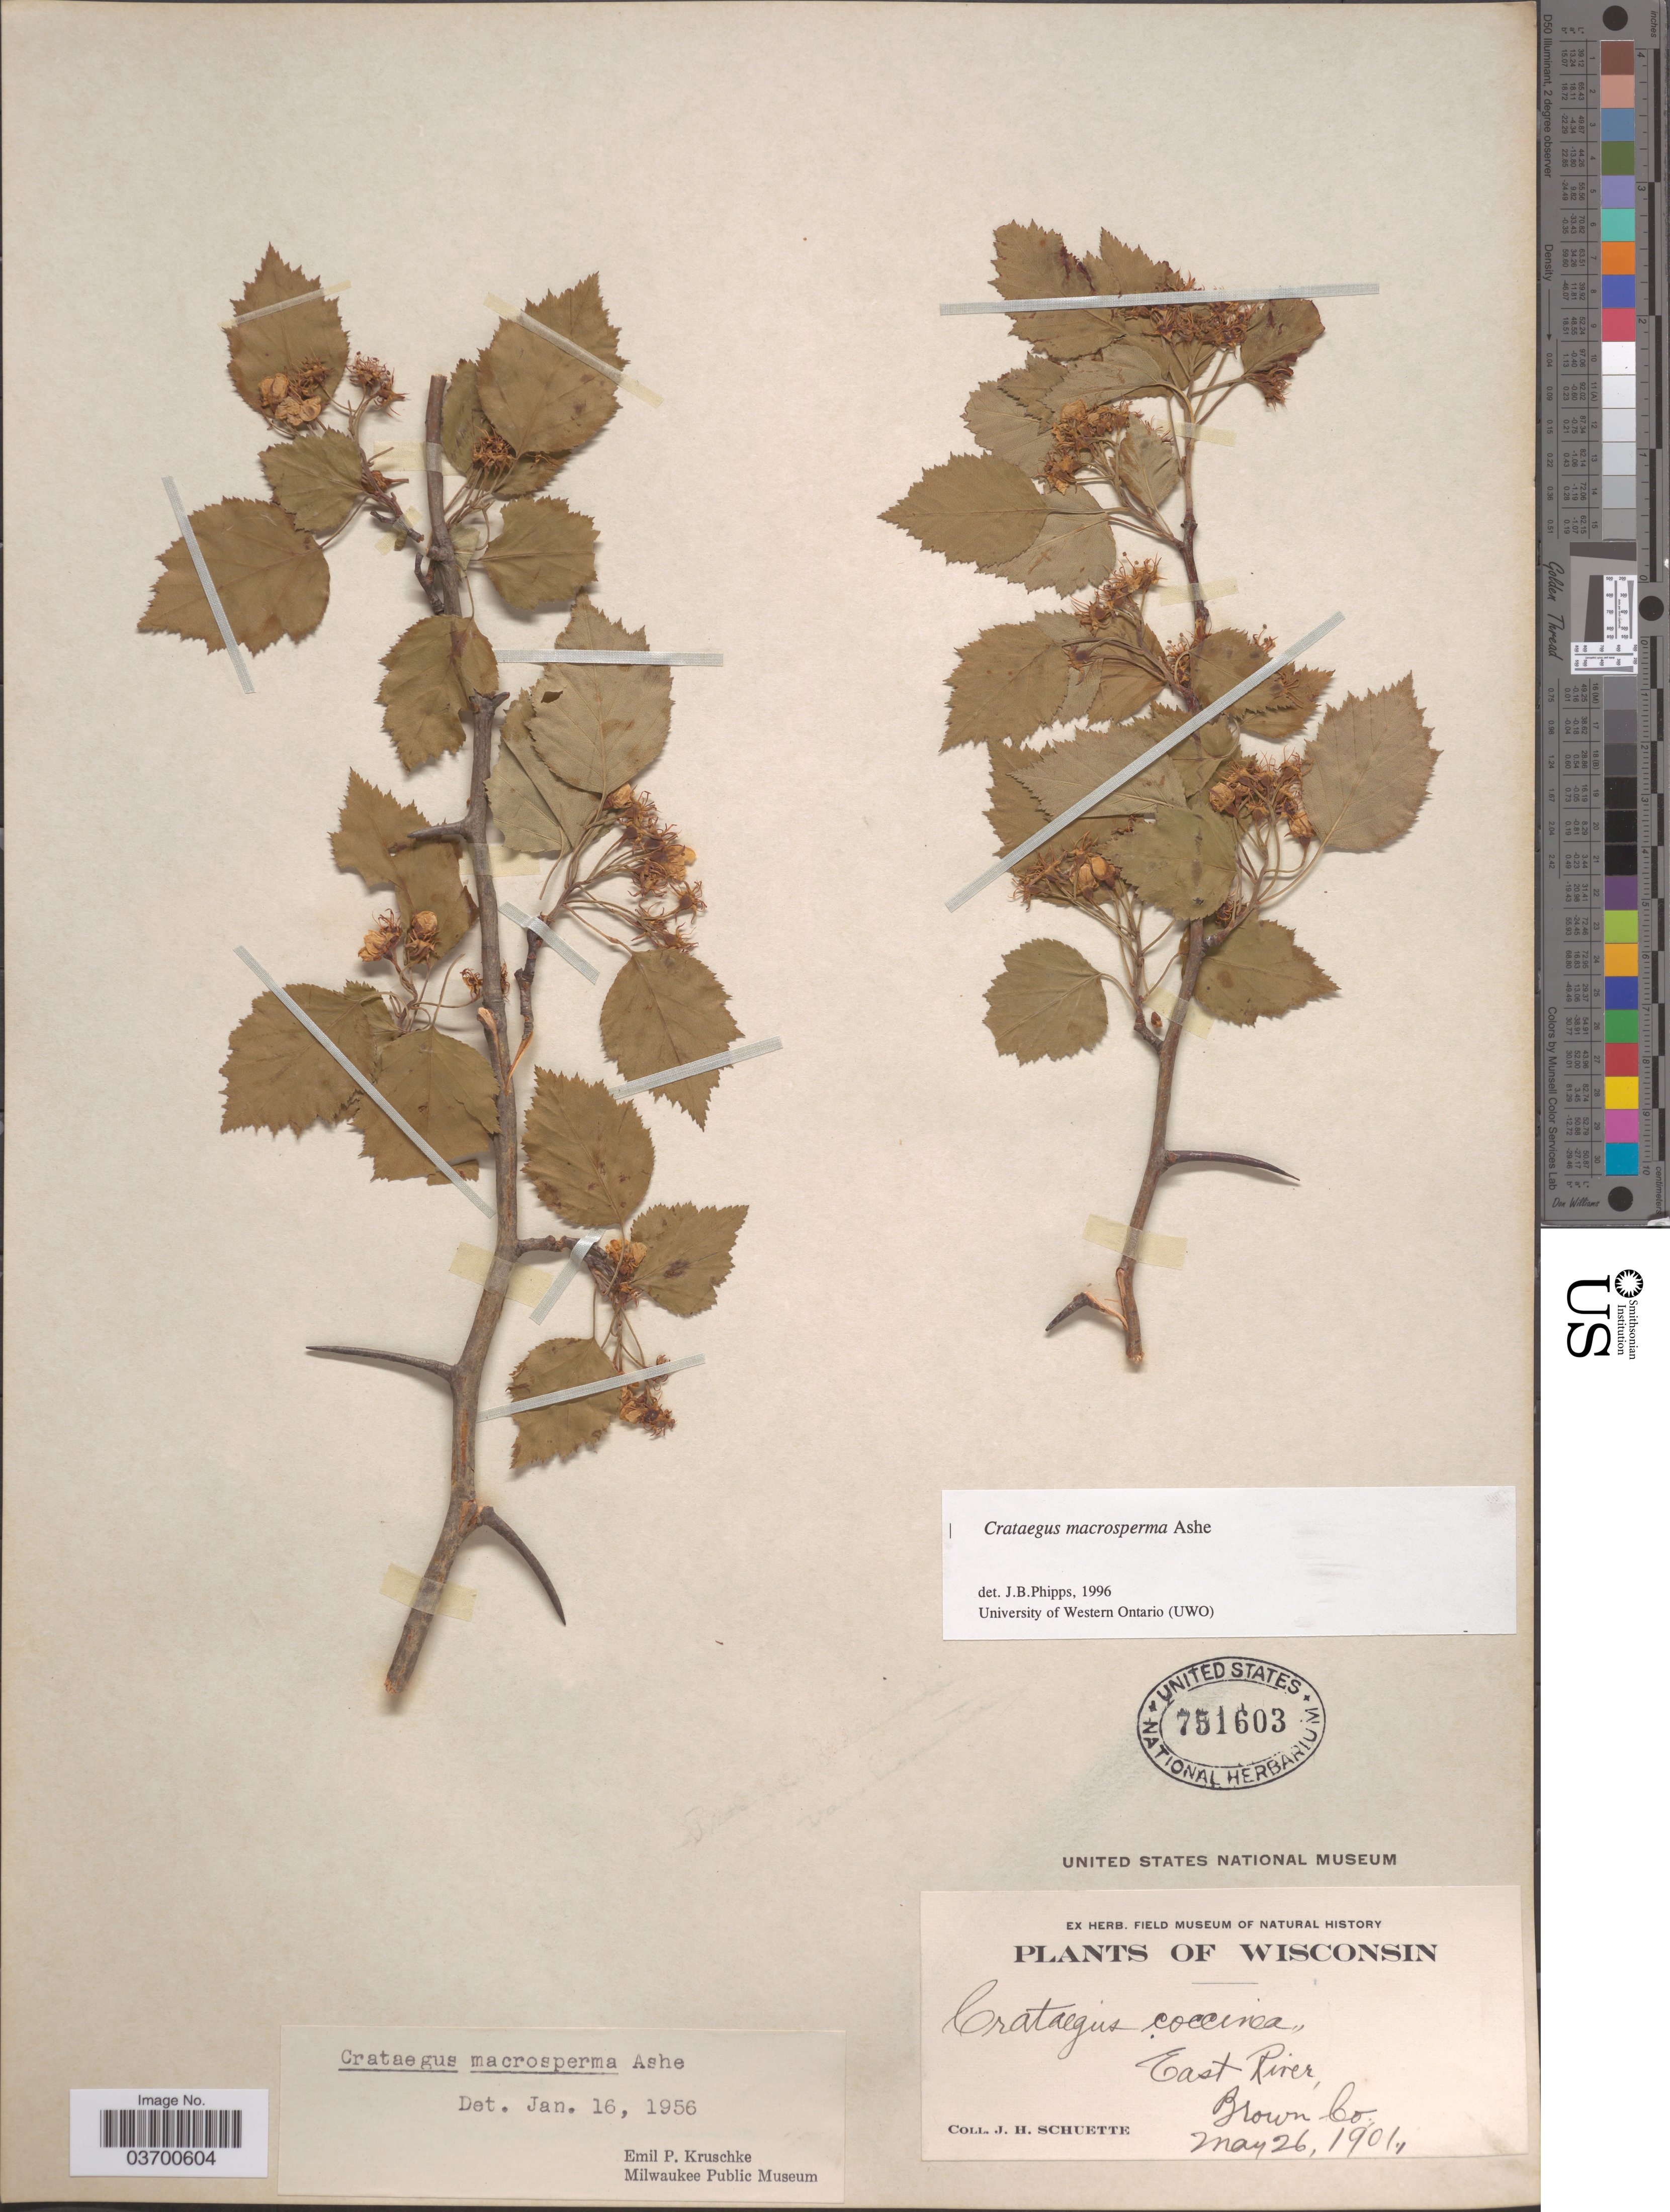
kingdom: Plantae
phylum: Tracheophyta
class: Magnoliopsida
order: Rosales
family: Rosaceae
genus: Crataegus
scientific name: Crataegus macrosperma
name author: Ashe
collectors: J. H. Schuette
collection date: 1901-05-26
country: United States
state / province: Wisconsin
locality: East River, Brown Co.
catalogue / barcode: US 751603